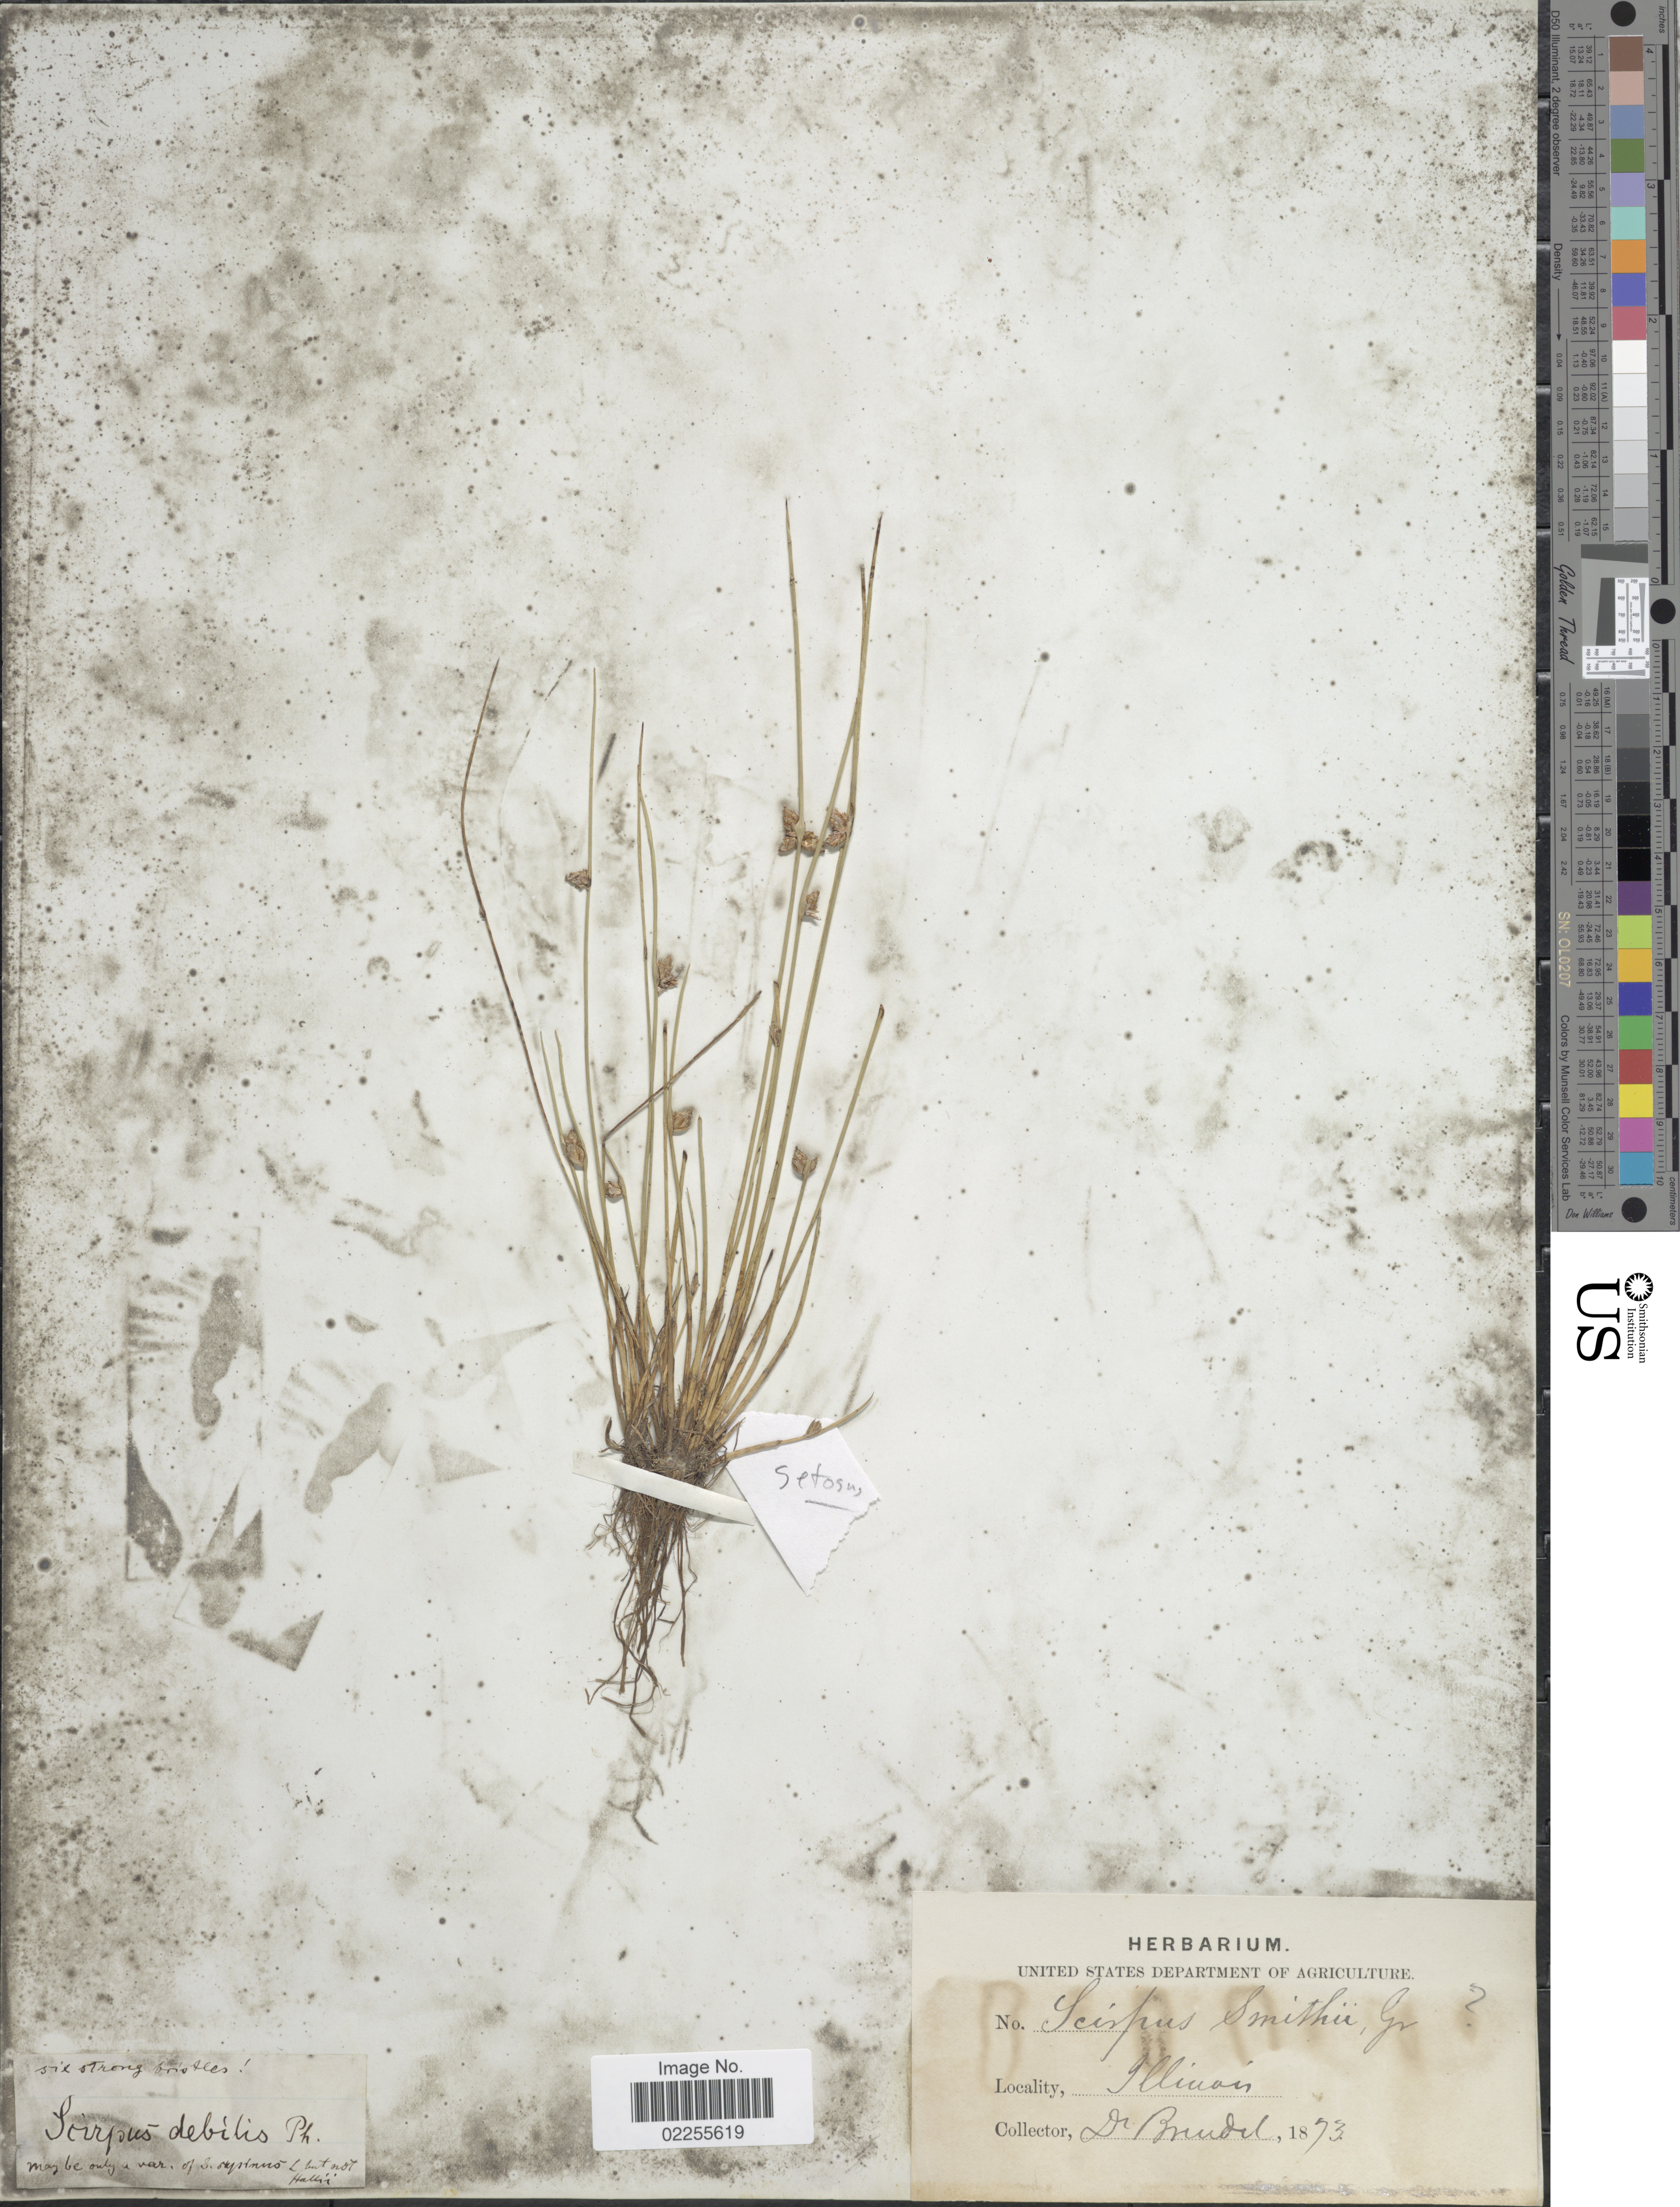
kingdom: Plantae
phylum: Tracheophyta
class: Liliopsida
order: Poales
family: Cyperaceae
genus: Schoenoplectus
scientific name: Schoenoplectus smithii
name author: (A. Gray) Soják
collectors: F. Brendel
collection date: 1873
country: United States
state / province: Illinois